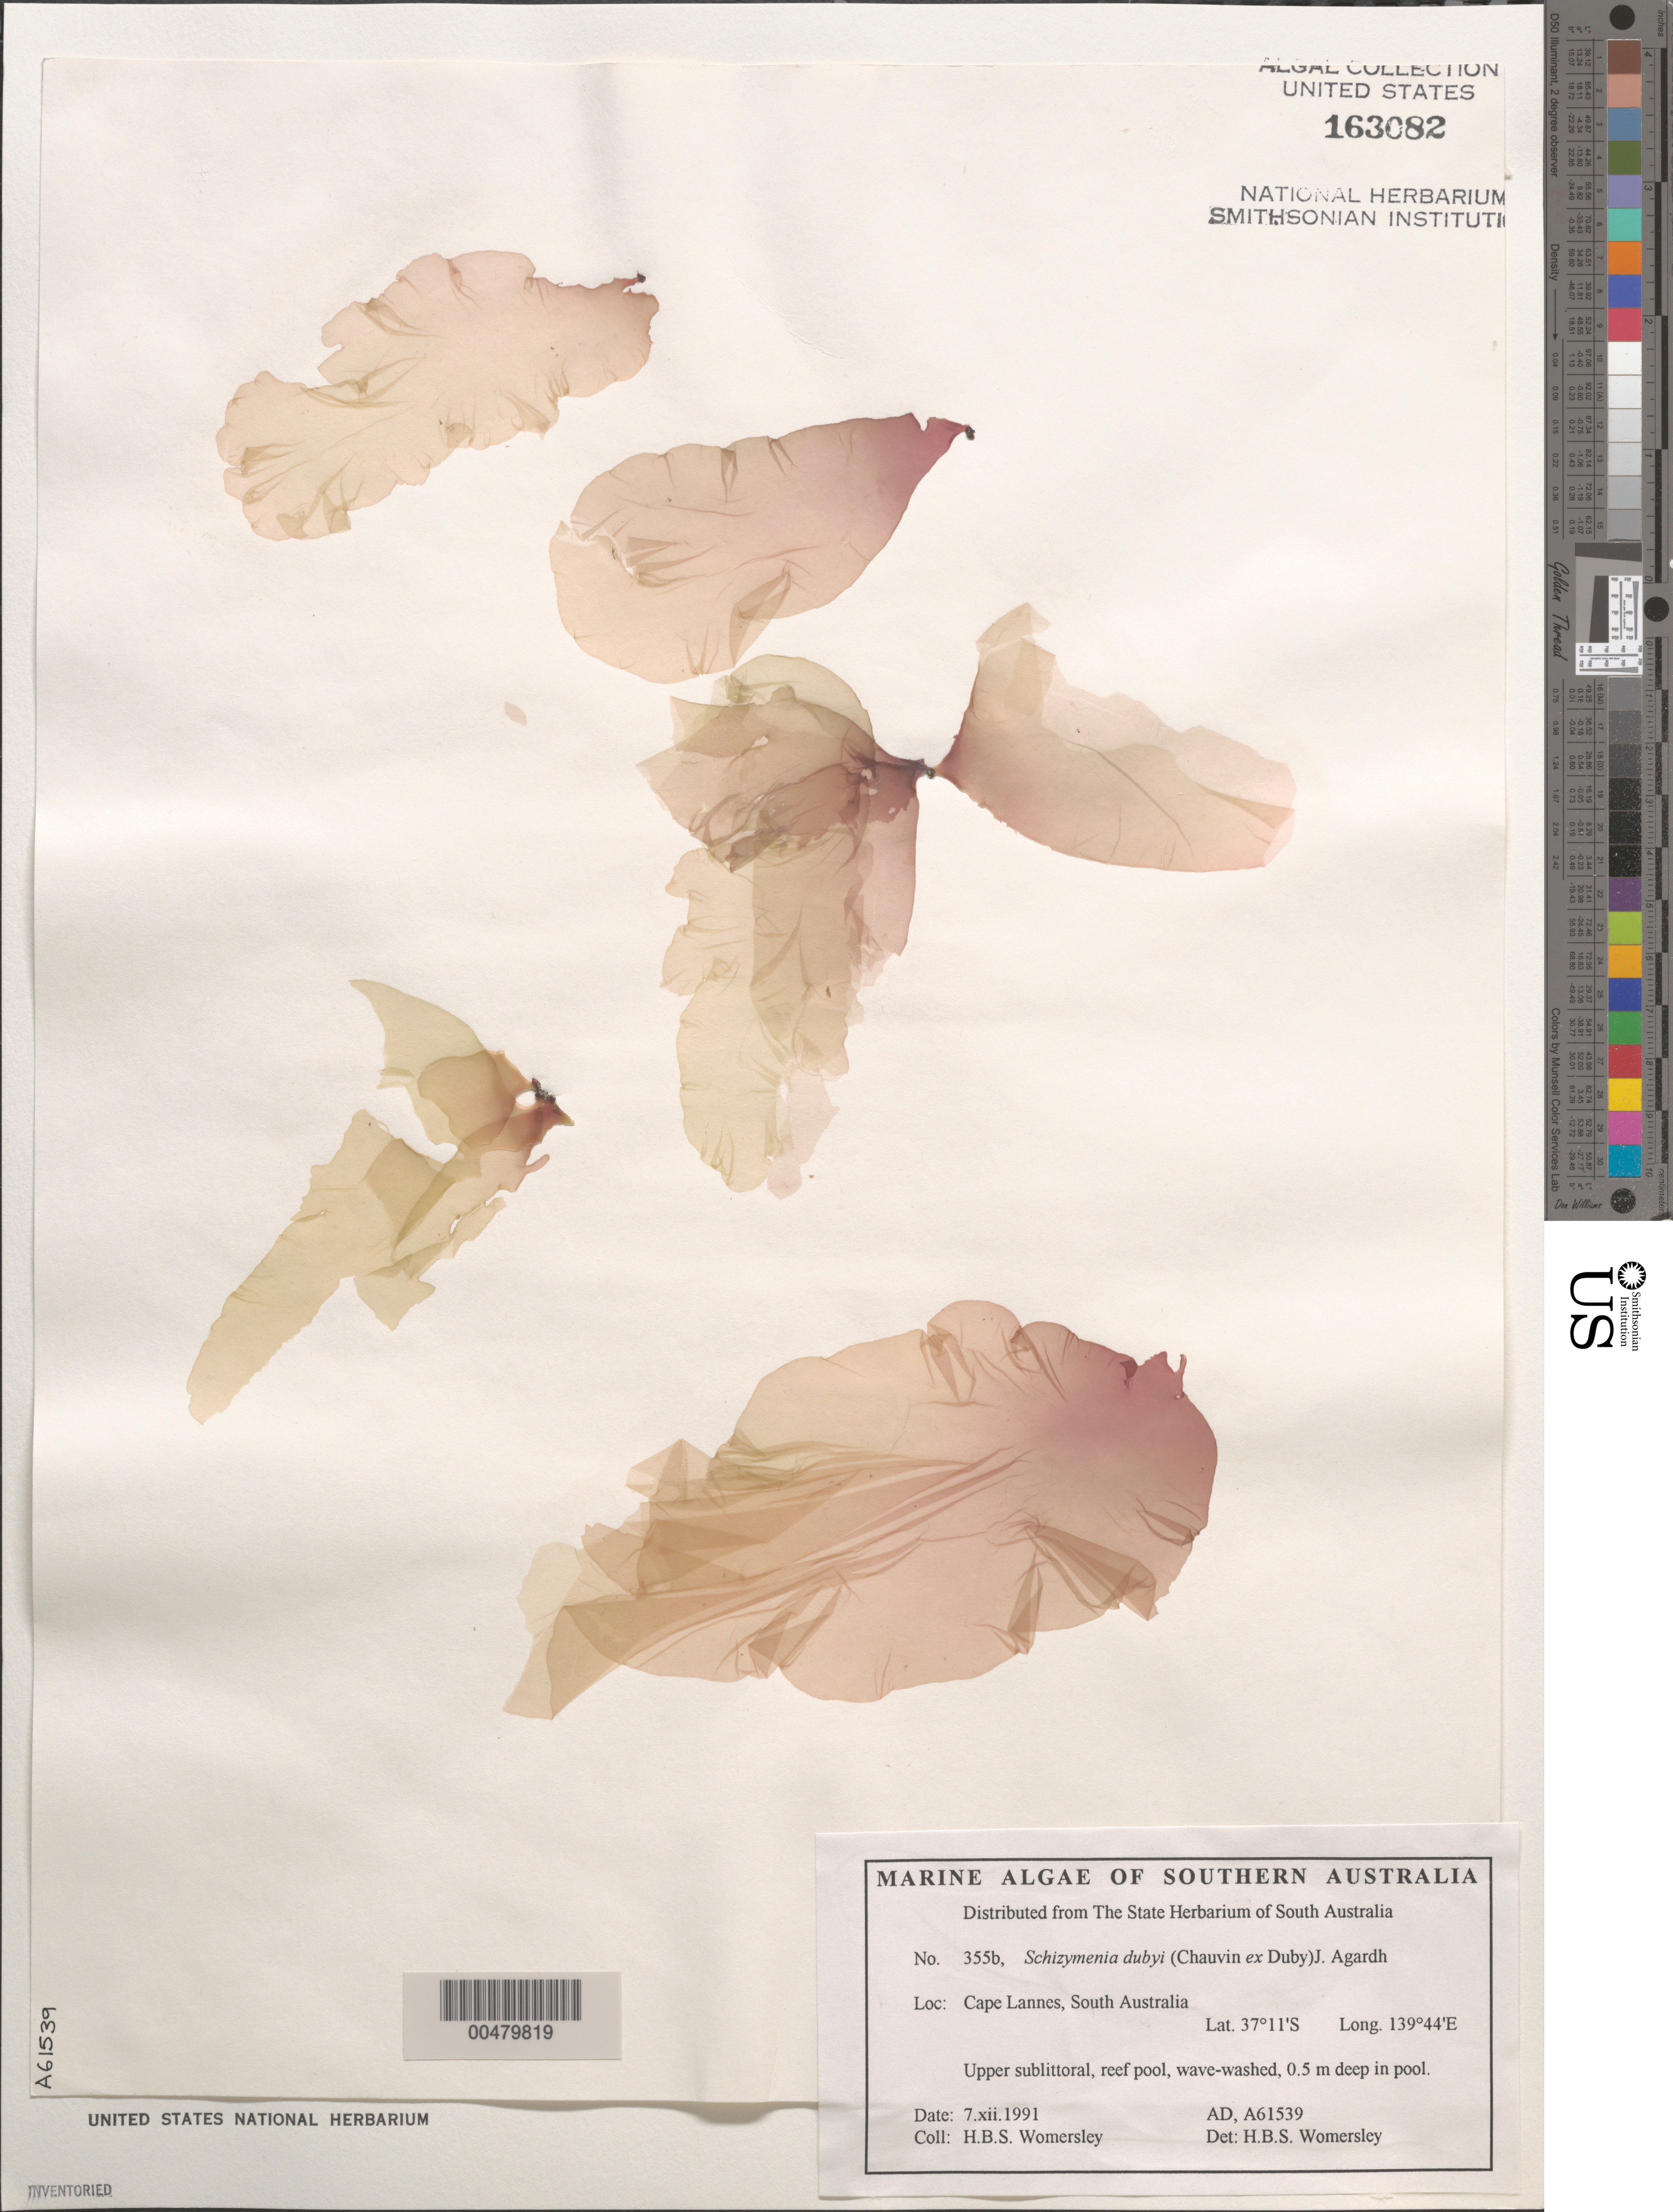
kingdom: Plantae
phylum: Rhodophyta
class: Florideophyceae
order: Nemastomatales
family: Schizymeniaceae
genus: Schizymenia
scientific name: Schizymenia dubyi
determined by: Womersley, H. B. S.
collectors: H. B. S. Womersley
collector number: Ad A61539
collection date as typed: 07 Dec 1991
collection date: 1991-12-07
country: Australia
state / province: South Australia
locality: Cape Lannes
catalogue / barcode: US 163082